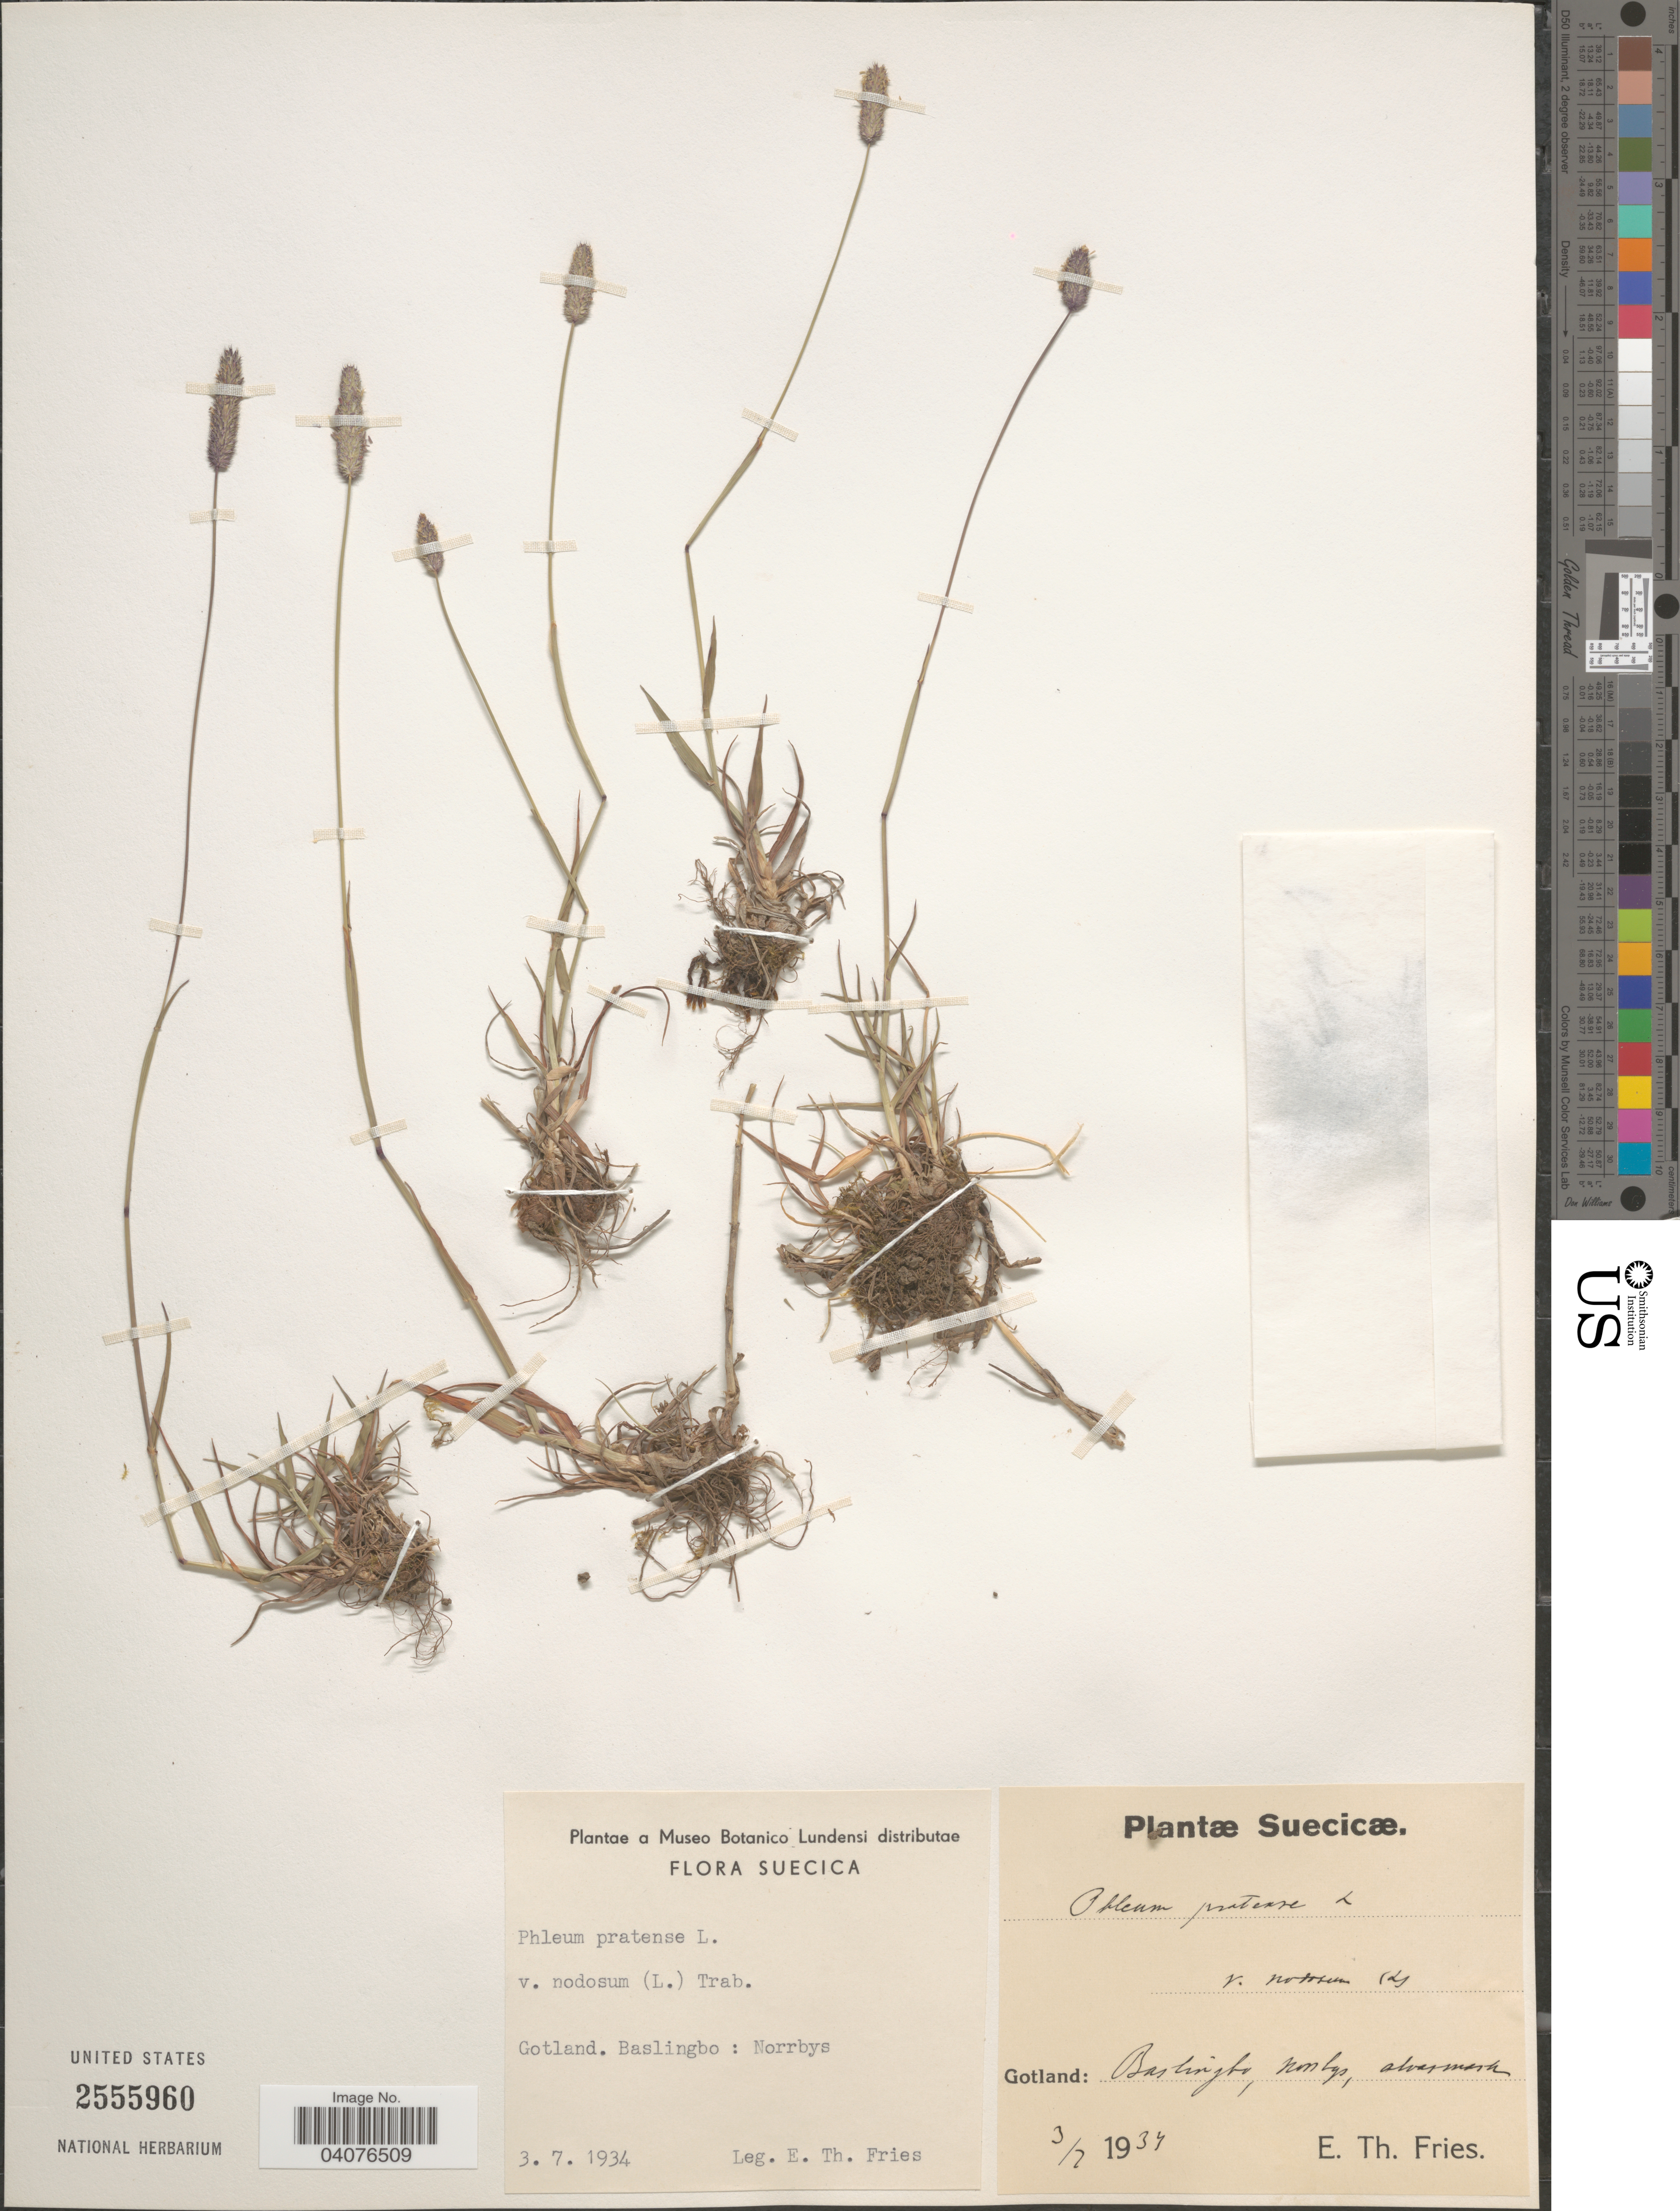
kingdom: Plantae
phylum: Tracheophyta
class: Liliopsida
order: Poales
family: Poaceae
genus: Phleum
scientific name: Phleum pratense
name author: L.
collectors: E. Fries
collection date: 1934-07-03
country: Sweden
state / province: Gotland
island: Gotland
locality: Gotland. Baslingbo: Norrbys. Alvarsmala.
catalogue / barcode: US 2555960